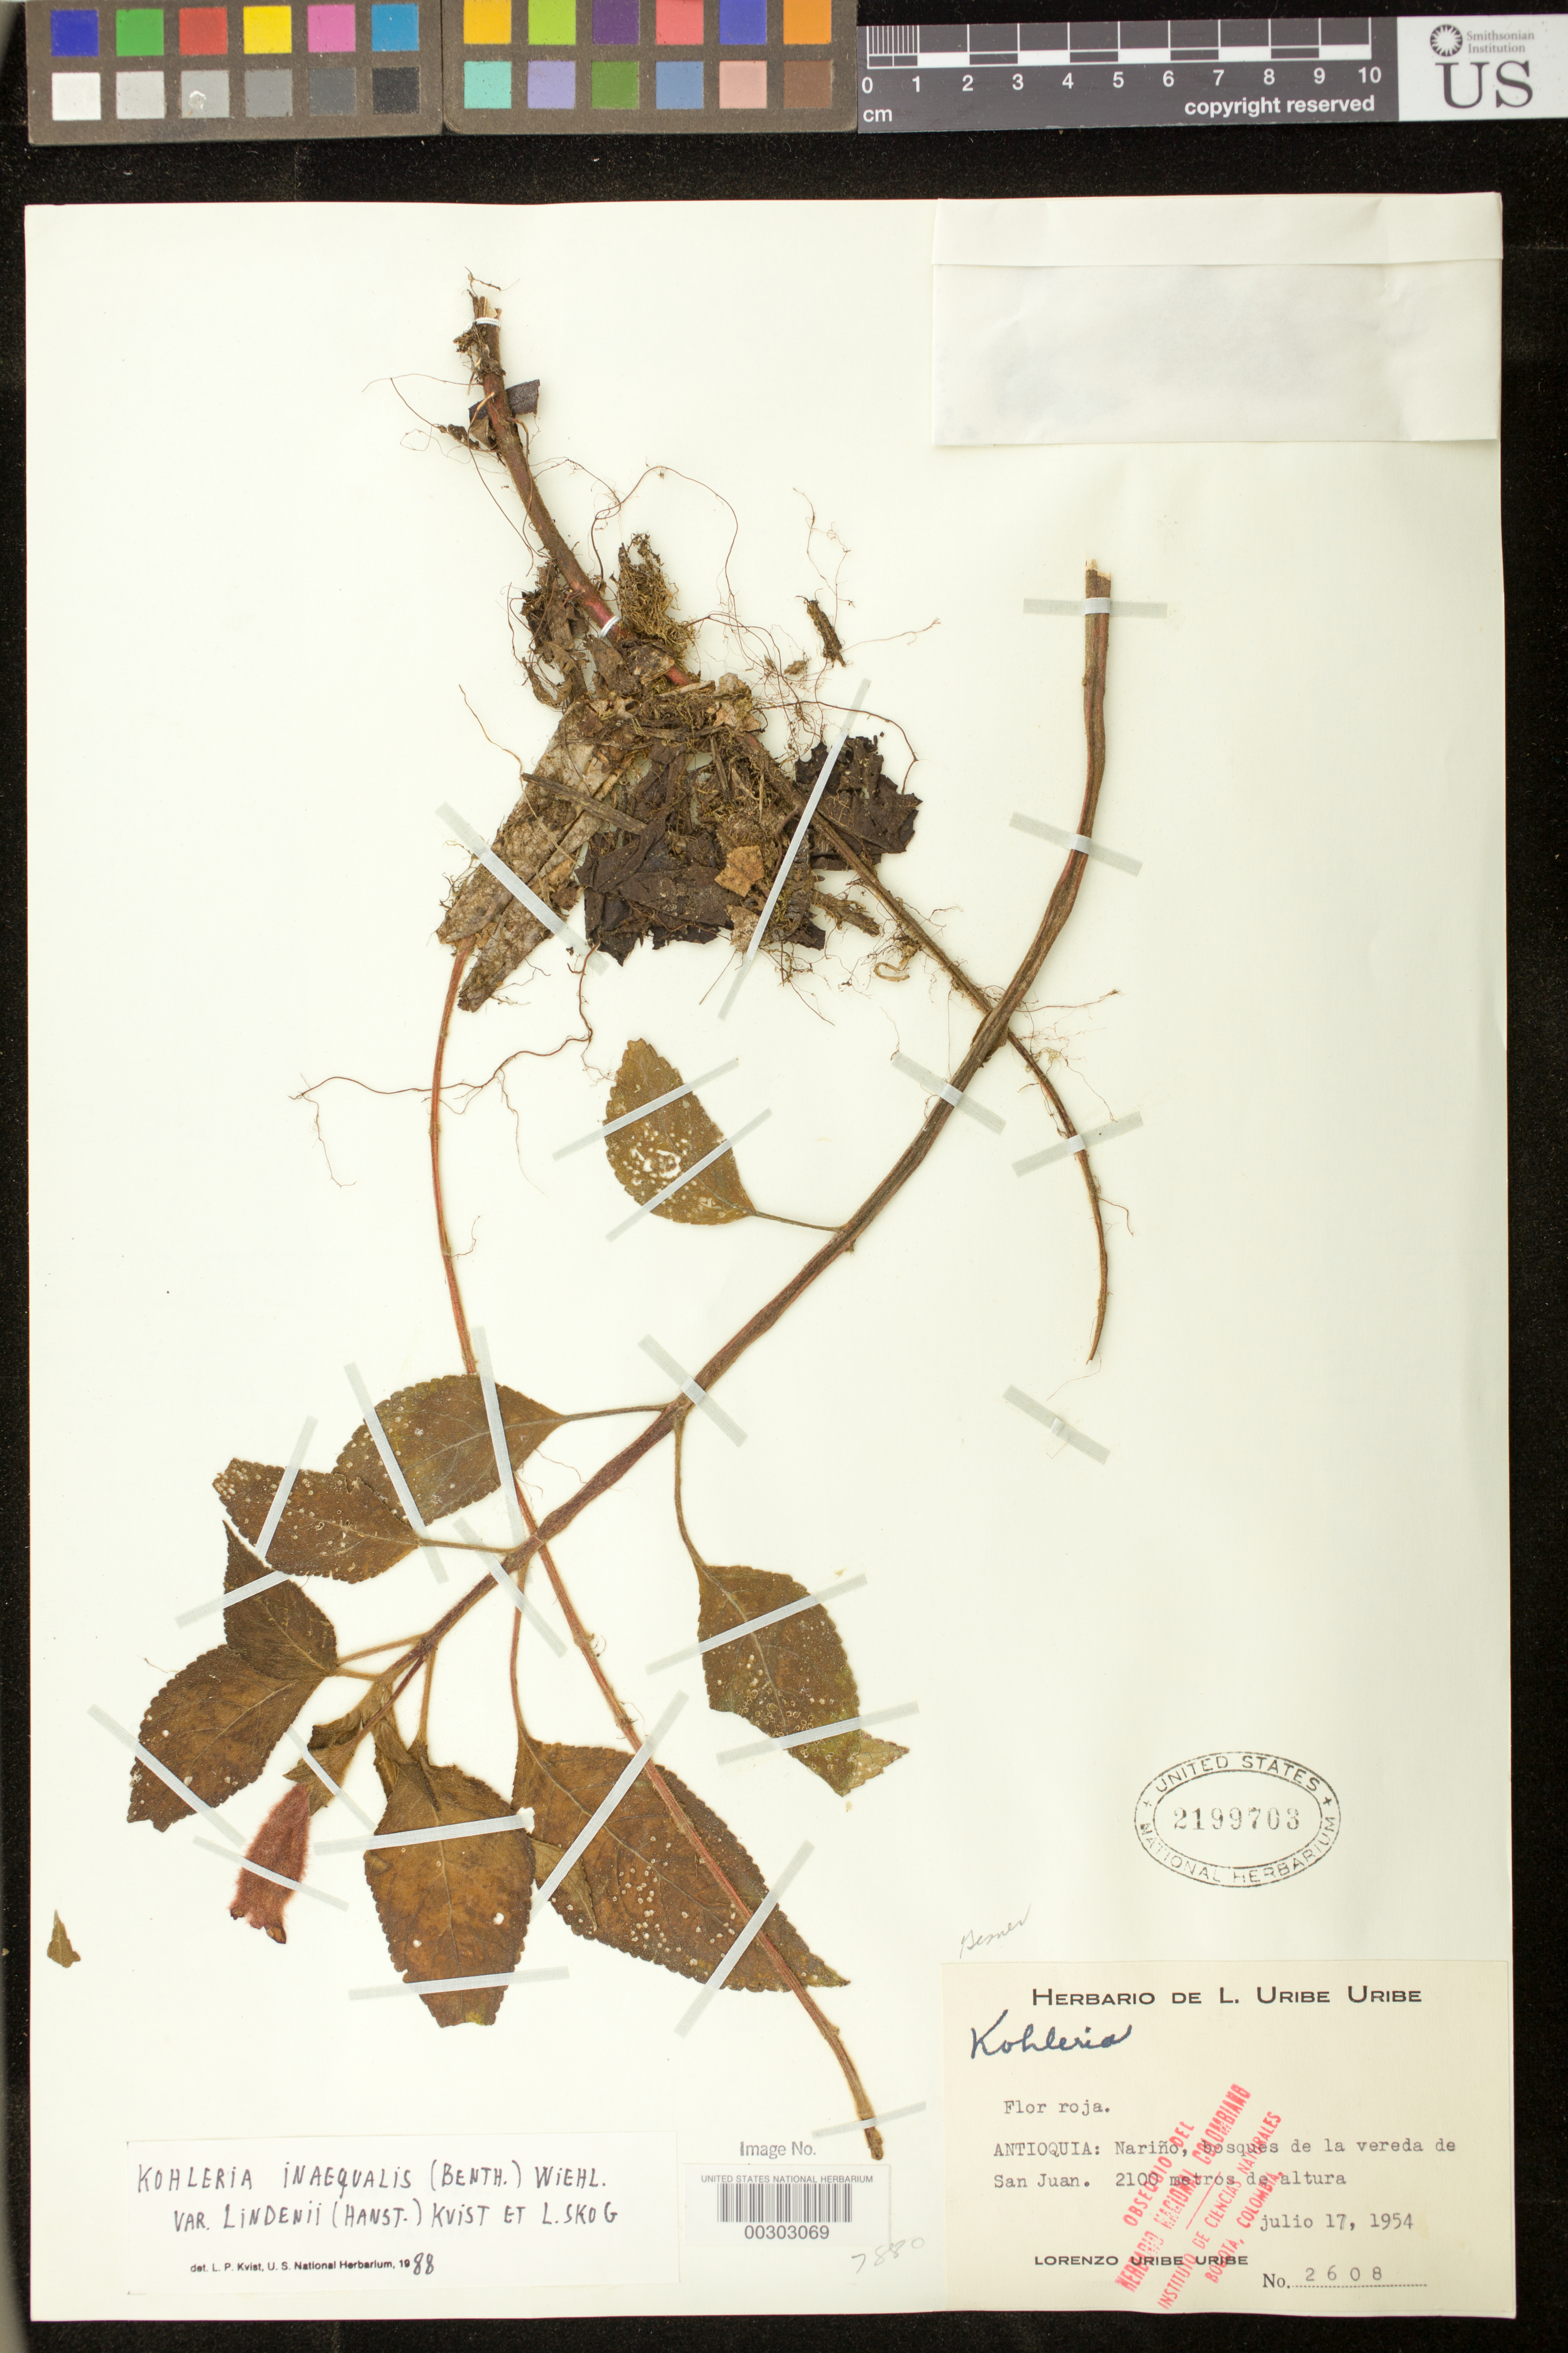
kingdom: Plantae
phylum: Tracheophyta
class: Magnoliopsida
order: Lamiales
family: Gesneriaceae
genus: Kohleria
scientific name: Kohleria inaequalis var. lindenii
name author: (Hanst.) L.P. Kvist & L.E. Skog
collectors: L. Uribe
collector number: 2608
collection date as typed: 17 Jul 1954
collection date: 1954-07-17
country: Colombia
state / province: Antioquia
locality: Nariño, path from San Juan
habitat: Forest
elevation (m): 2100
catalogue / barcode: US 2199703